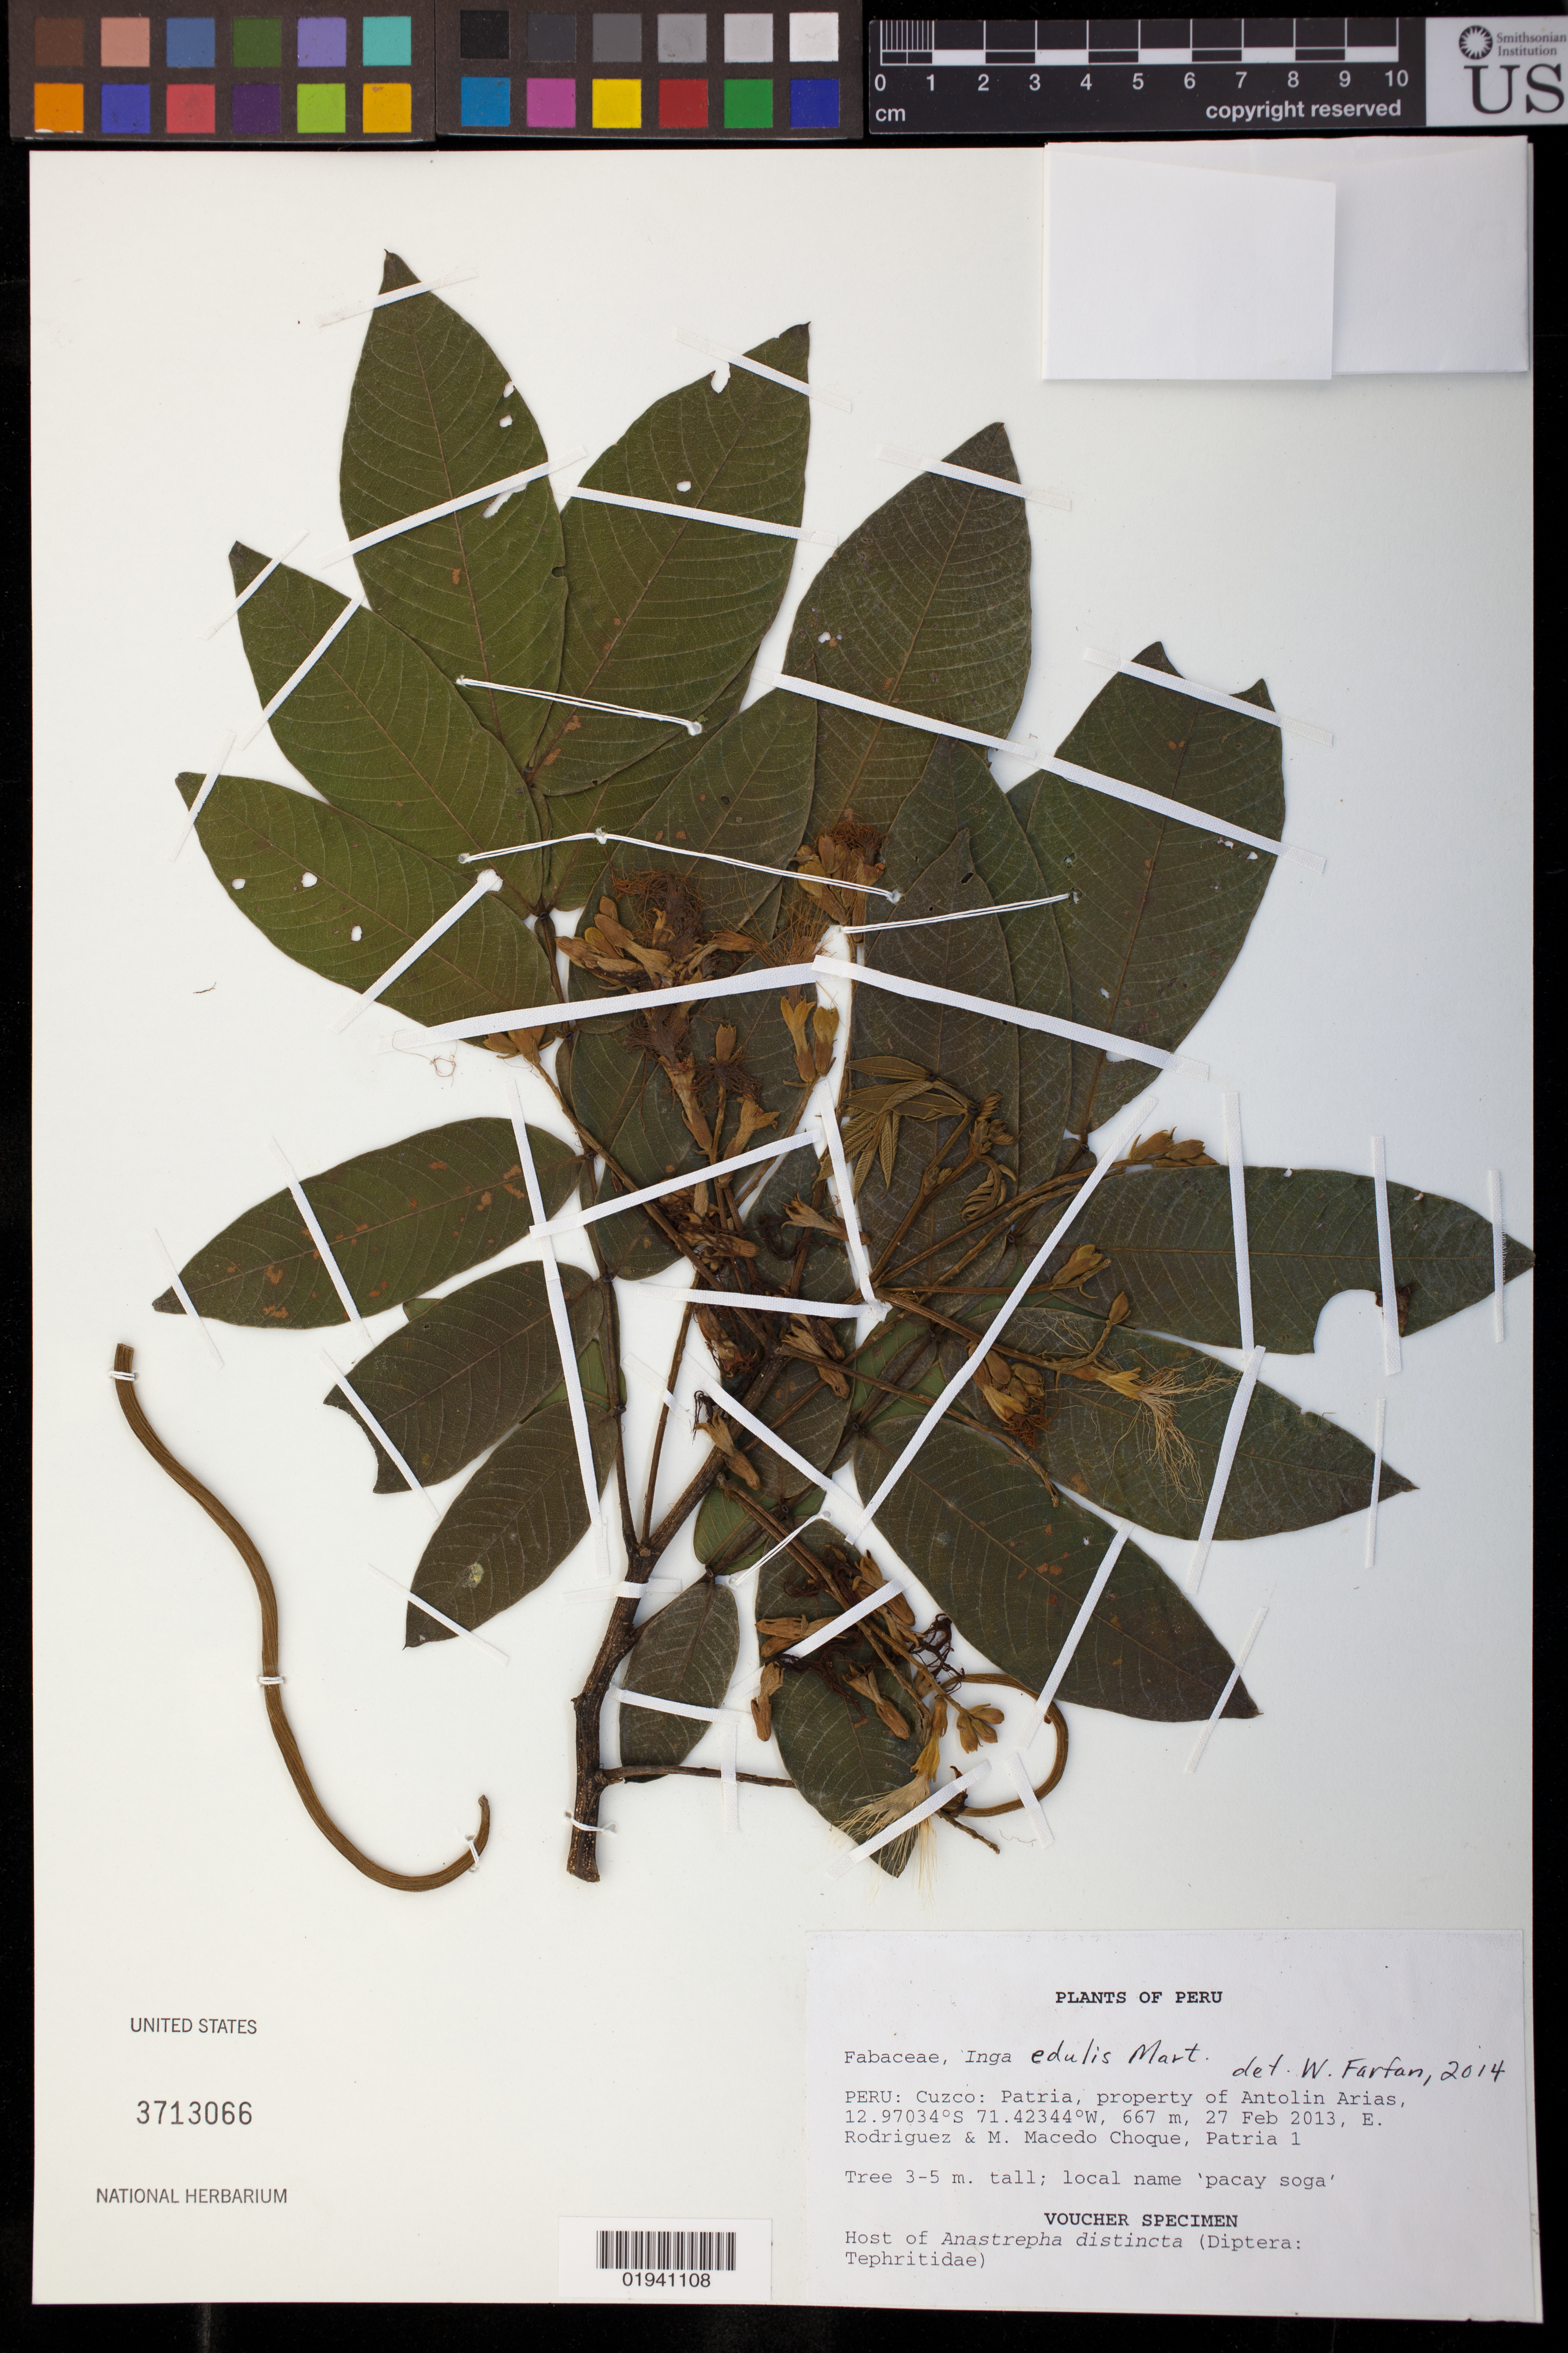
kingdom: Plantae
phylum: Tracheophyta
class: Magnoliopsida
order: Fabales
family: Fabaceae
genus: Inga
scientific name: Inga edulis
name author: Mart.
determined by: Farfán, W.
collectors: E. Rodriguez & M. Macedo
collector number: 1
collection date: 2013-02-27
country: Peru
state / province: Cusco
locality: Patria, property of Antolin Arias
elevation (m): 667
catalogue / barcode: US 3713066